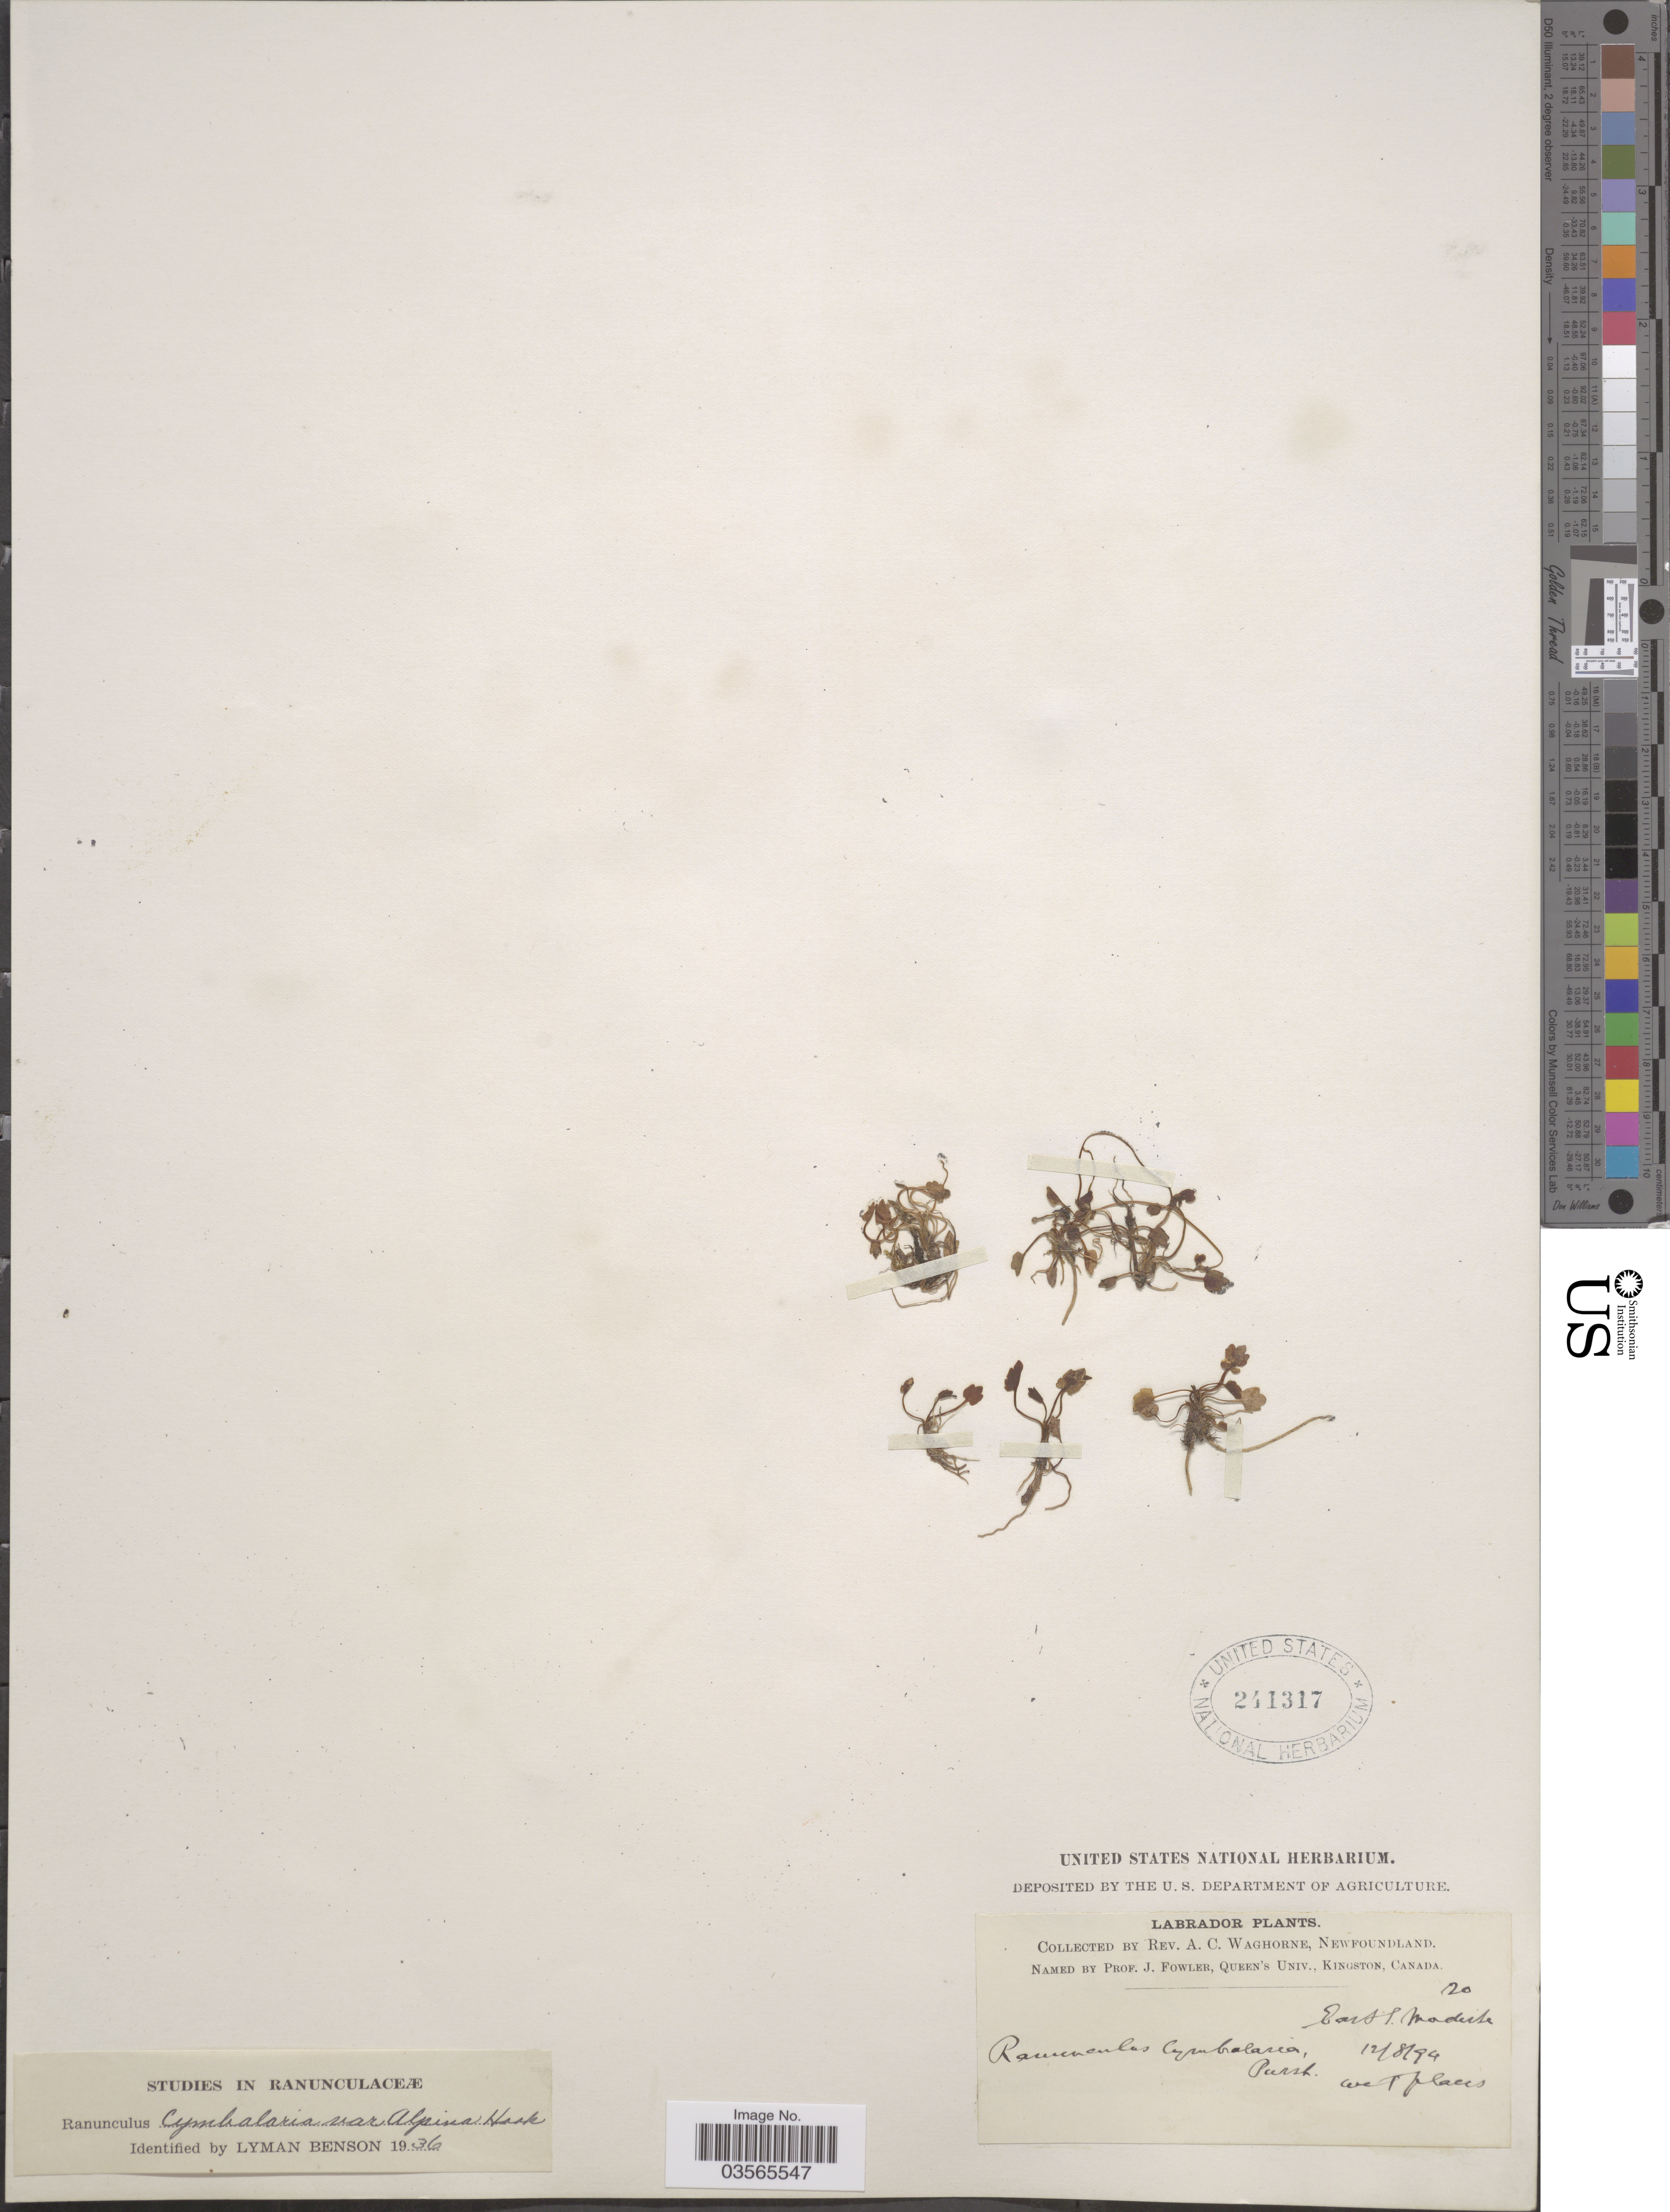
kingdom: Plantae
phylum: Tracheophyta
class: Magnoliopsida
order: Ranunculales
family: Ranunculaceae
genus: Halerpestes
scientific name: Halerpestes cymbalaria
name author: (Pursh) Greene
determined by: Strong, M. T., (US), Smithsonian Institution - National Museum of Natural History (UNITED STATES)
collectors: A. Waghorne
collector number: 120*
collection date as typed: Transcribed d/m/y: 12/8/94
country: Canada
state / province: Newfoundland and Labrador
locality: Labrador. East S. Modeste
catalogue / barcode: US 241317